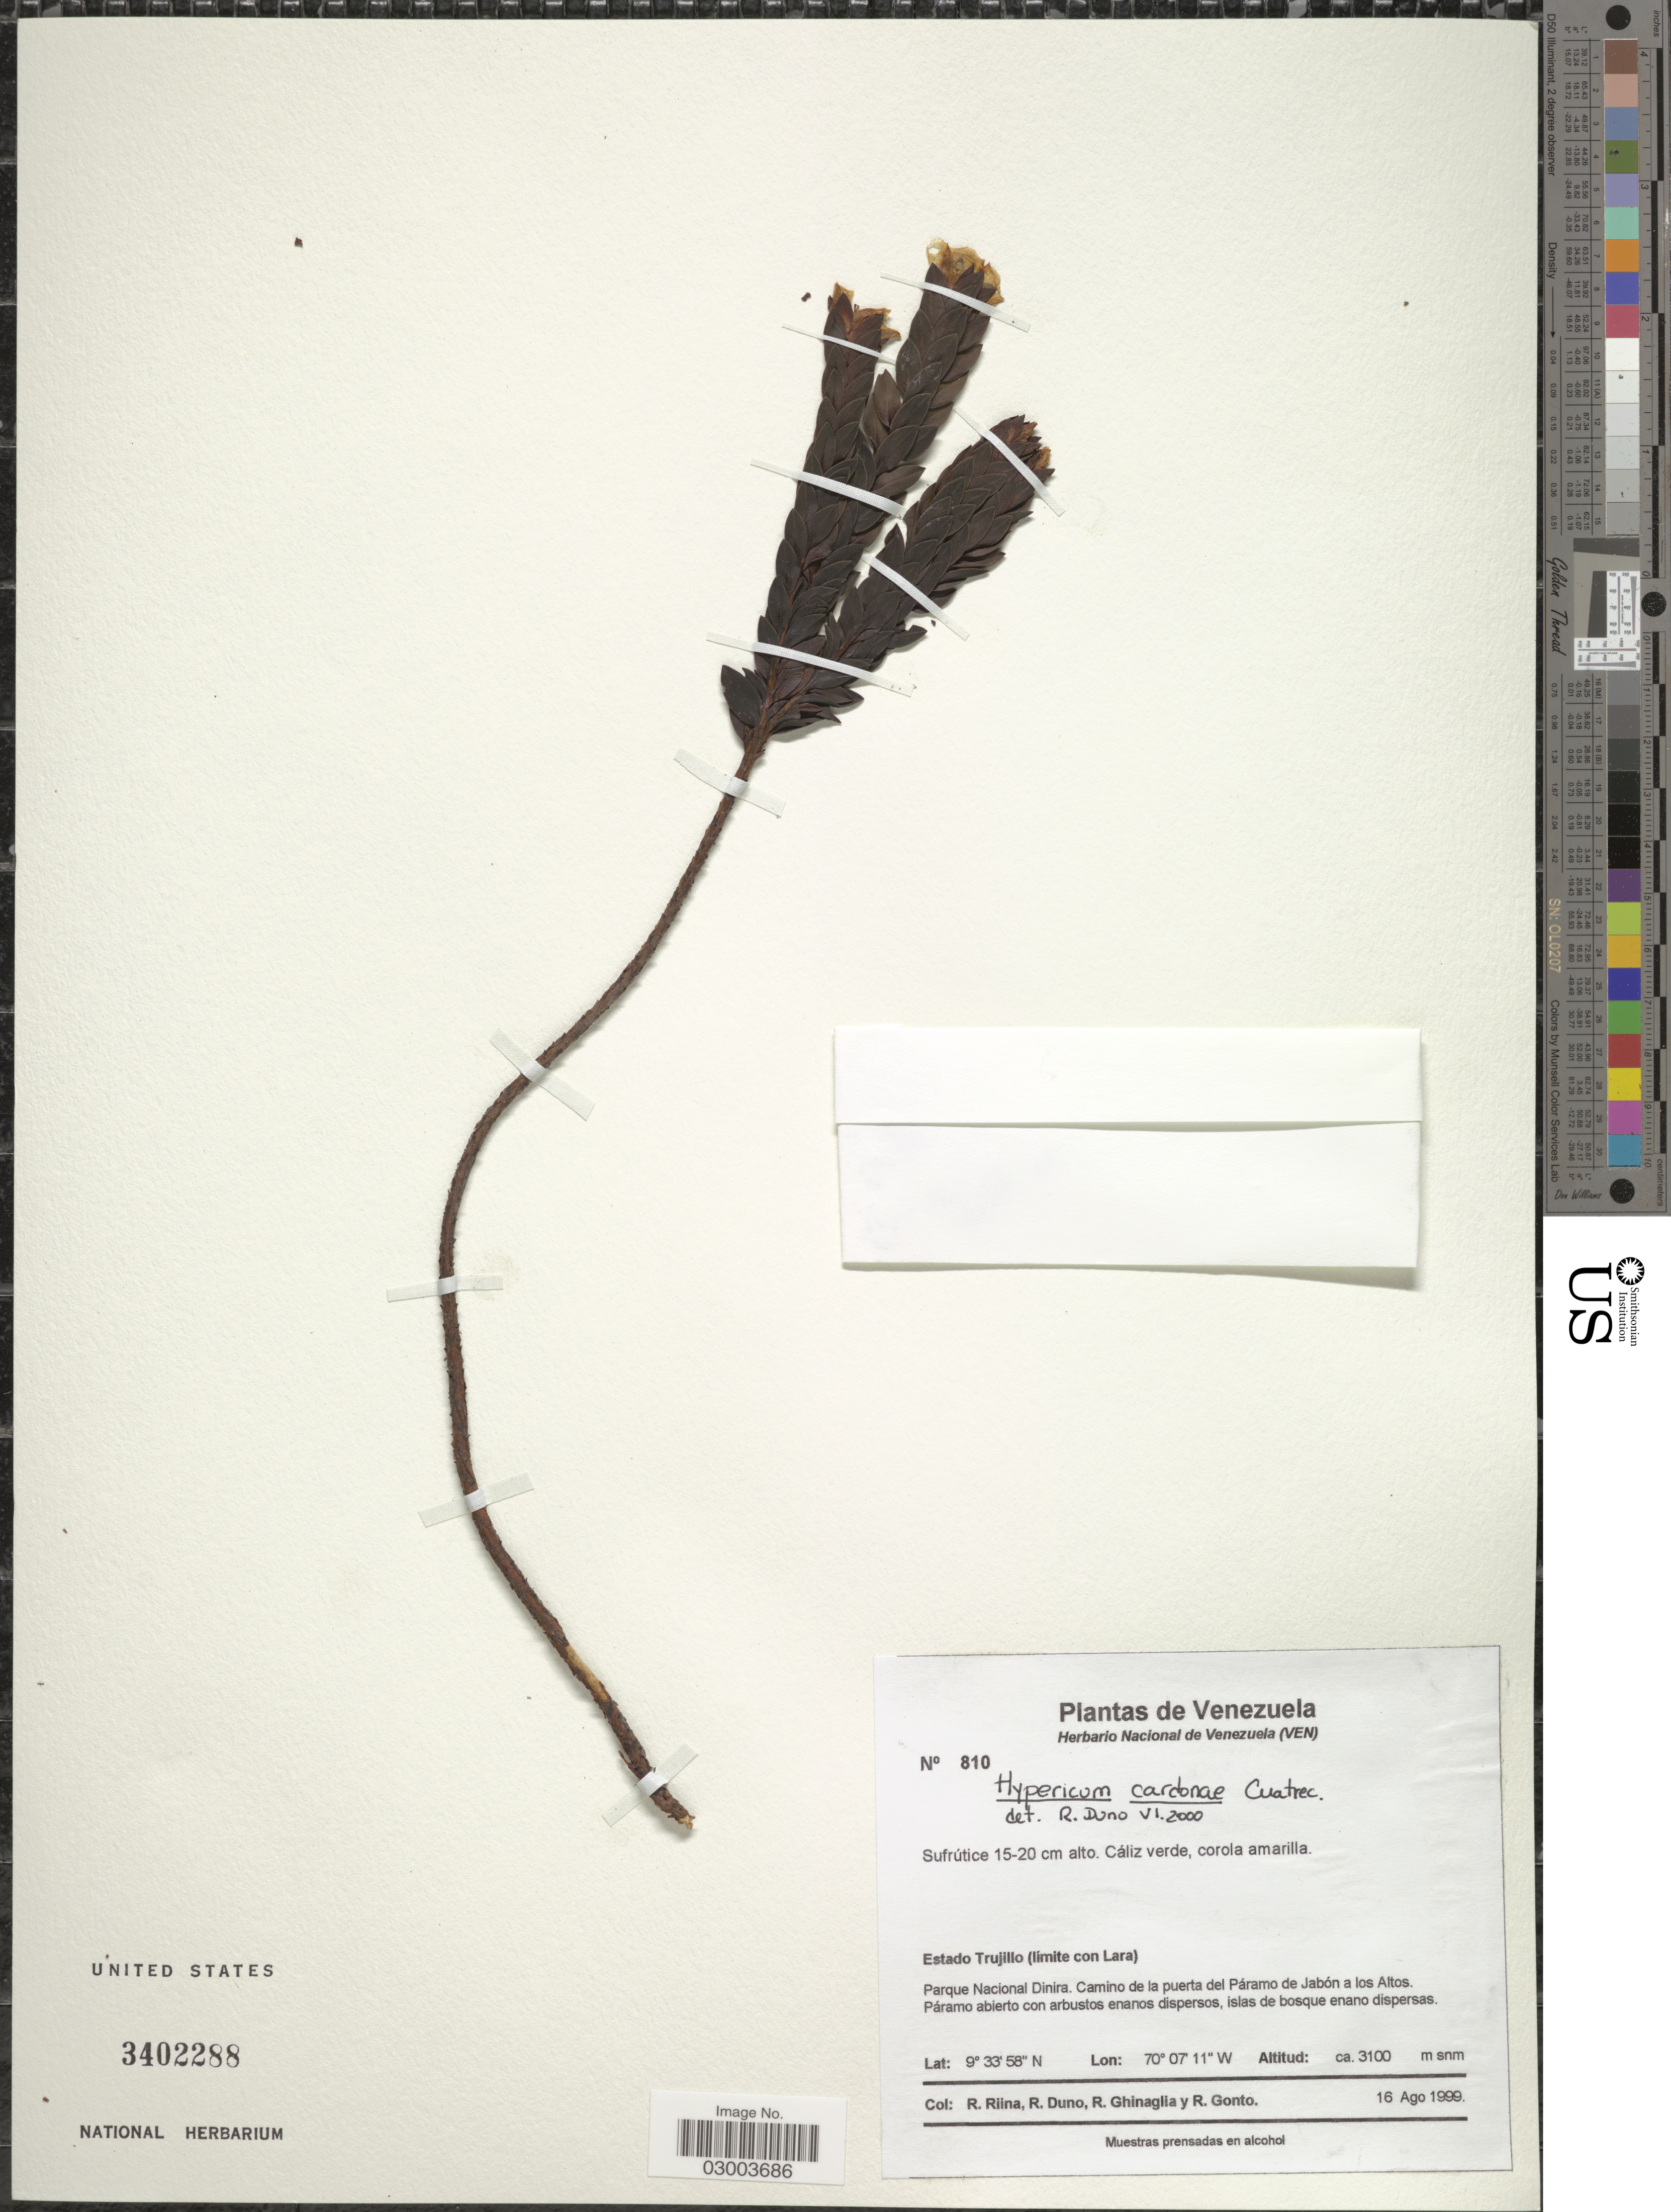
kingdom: Plantae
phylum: Tracheophyta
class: Magnoliopsida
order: Malpighiales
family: Hypericaceae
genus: Hypericum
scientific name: Hypericum cardonae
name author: Cuatrec.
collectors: R. Riina, R. Duno, R. Ghinaglia & R. Gonto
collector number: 810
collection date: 1999-08-16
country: Venezuela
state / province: Trujillo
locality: Estado Trujillo (limits con Lara), Parque Nacional Dinira. Camino de la puerta del Páramo de Jabón a los Altos.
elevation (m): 3100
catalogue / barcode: US 3402288